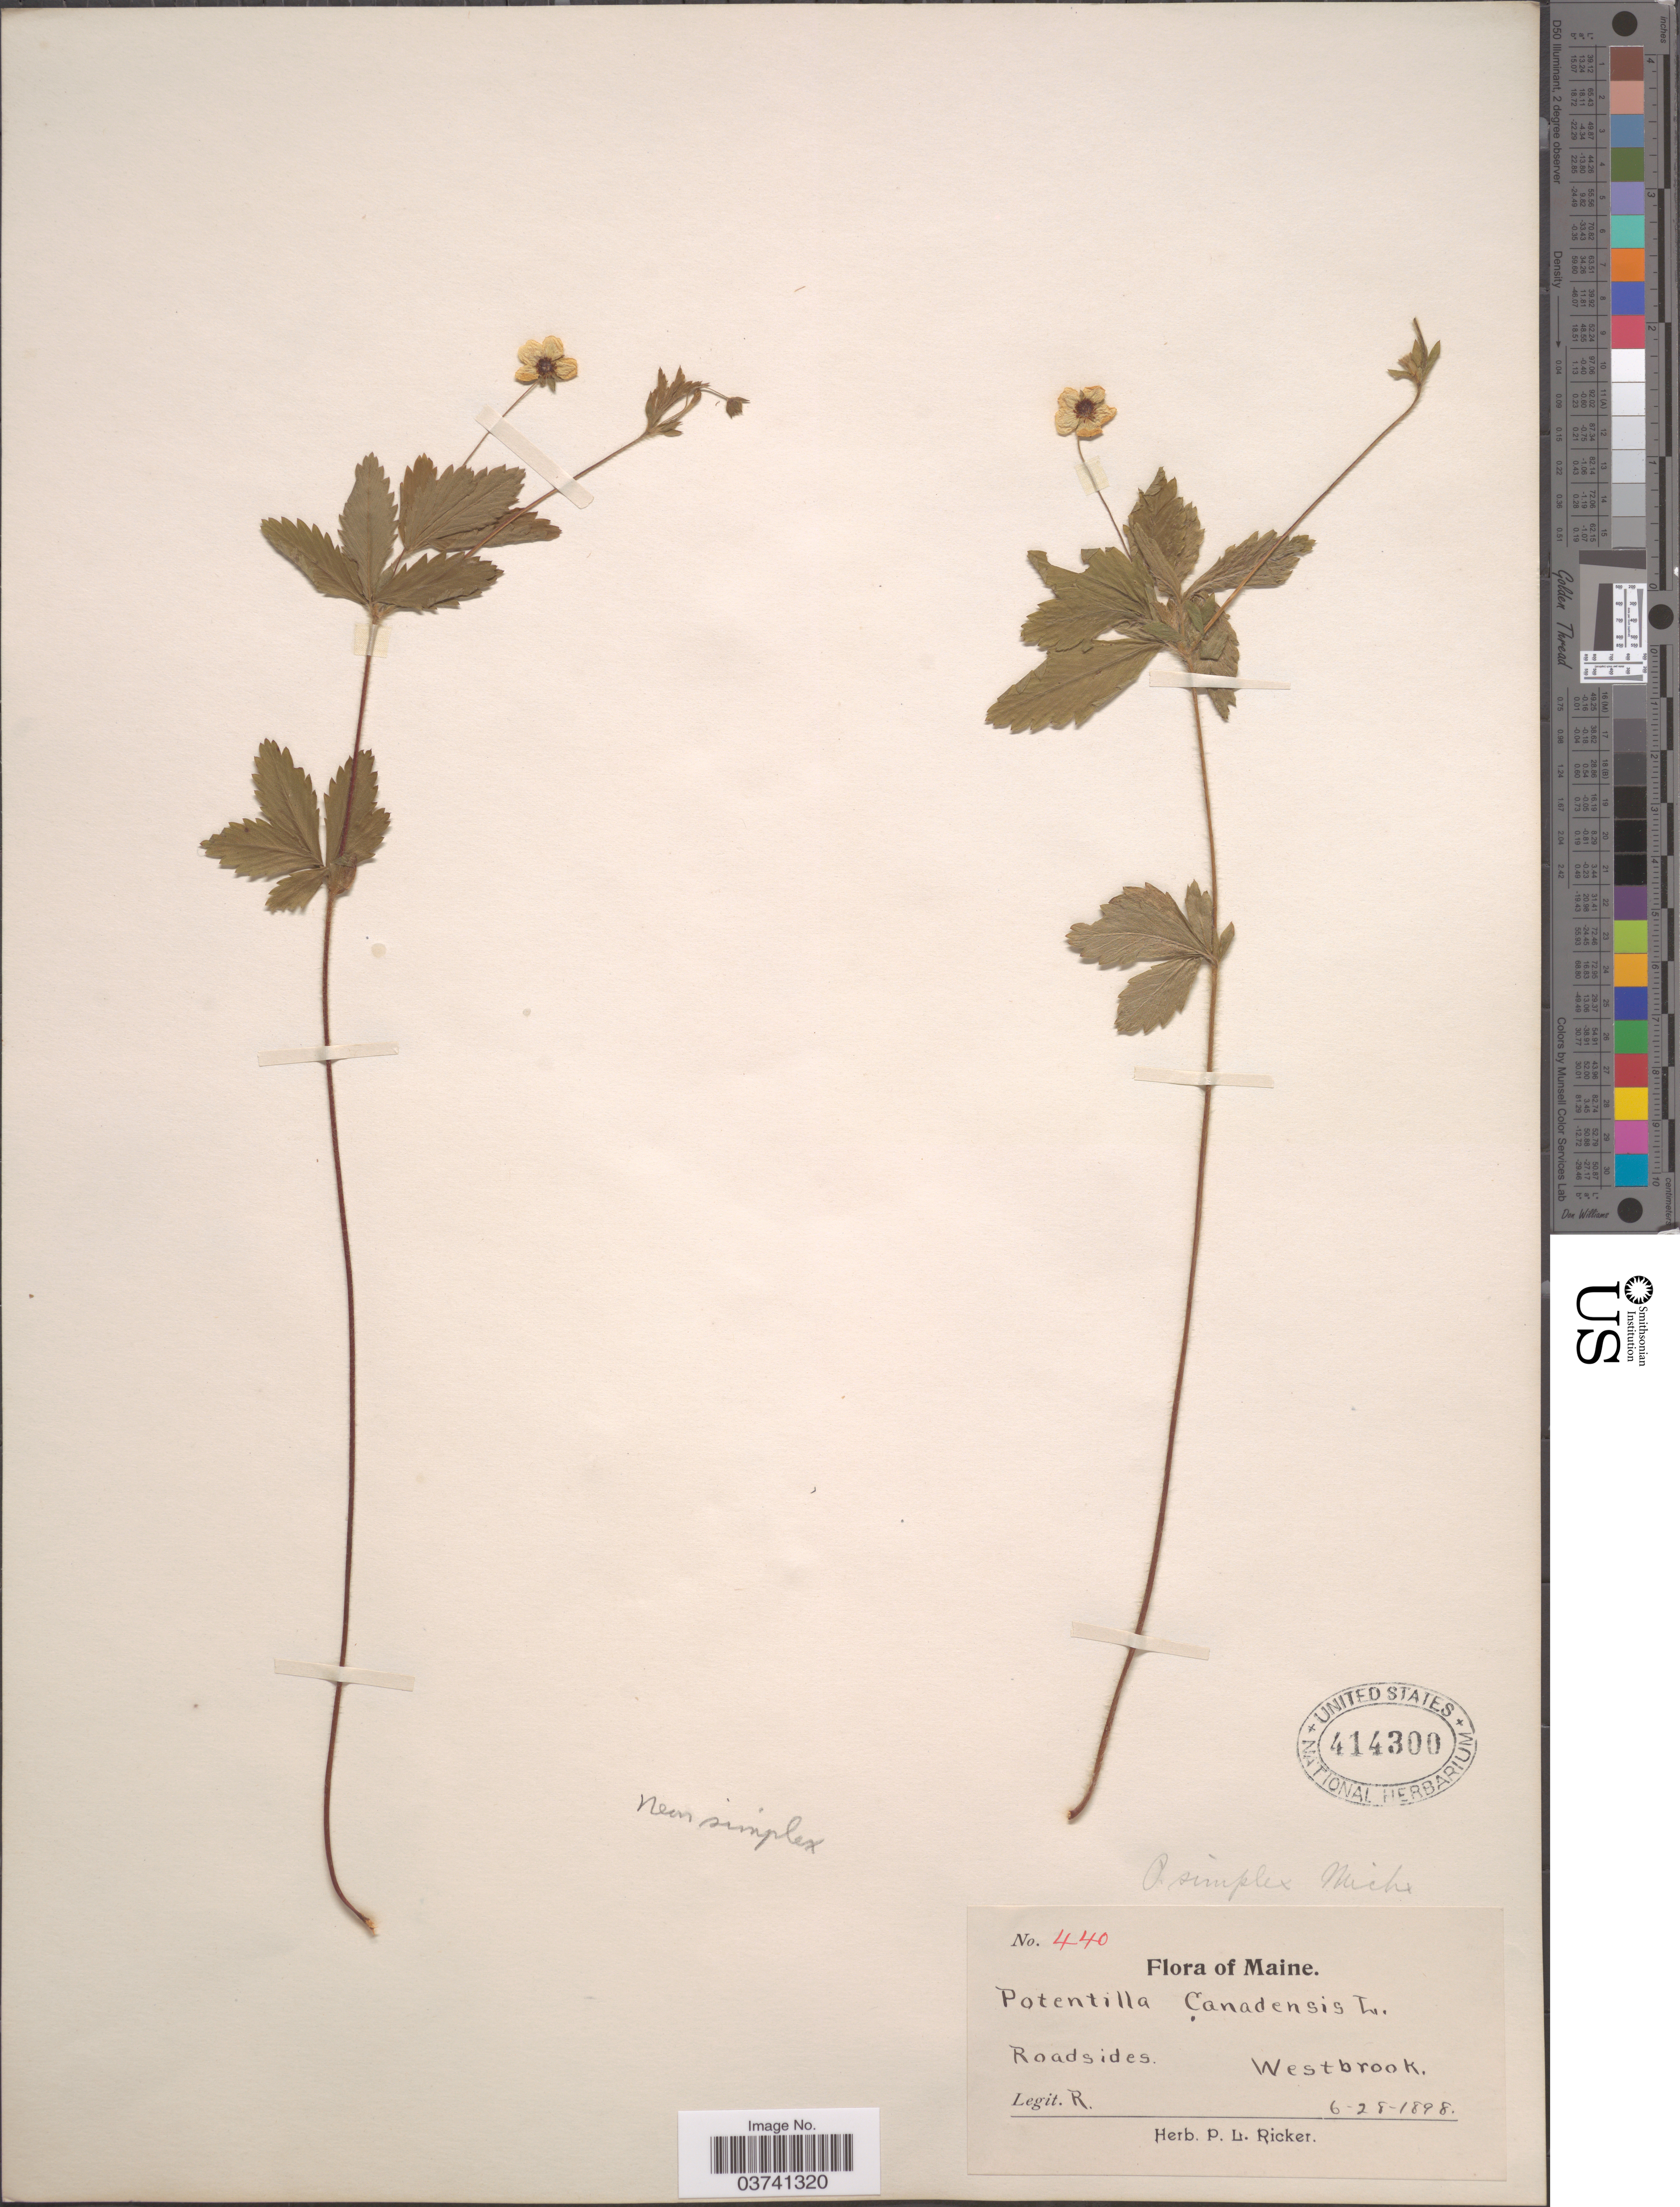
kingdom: Plantae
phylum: Tracheophyta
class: Magnoliopsida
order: Rosales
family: Rosaceae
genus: Potentilla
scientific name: Potentilla simplex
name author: Michx.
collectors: P. Ricker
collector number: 440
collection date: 1898-06-28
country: United States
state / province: Maine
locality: Roadsides. Westbrook.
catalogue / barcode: US 414300